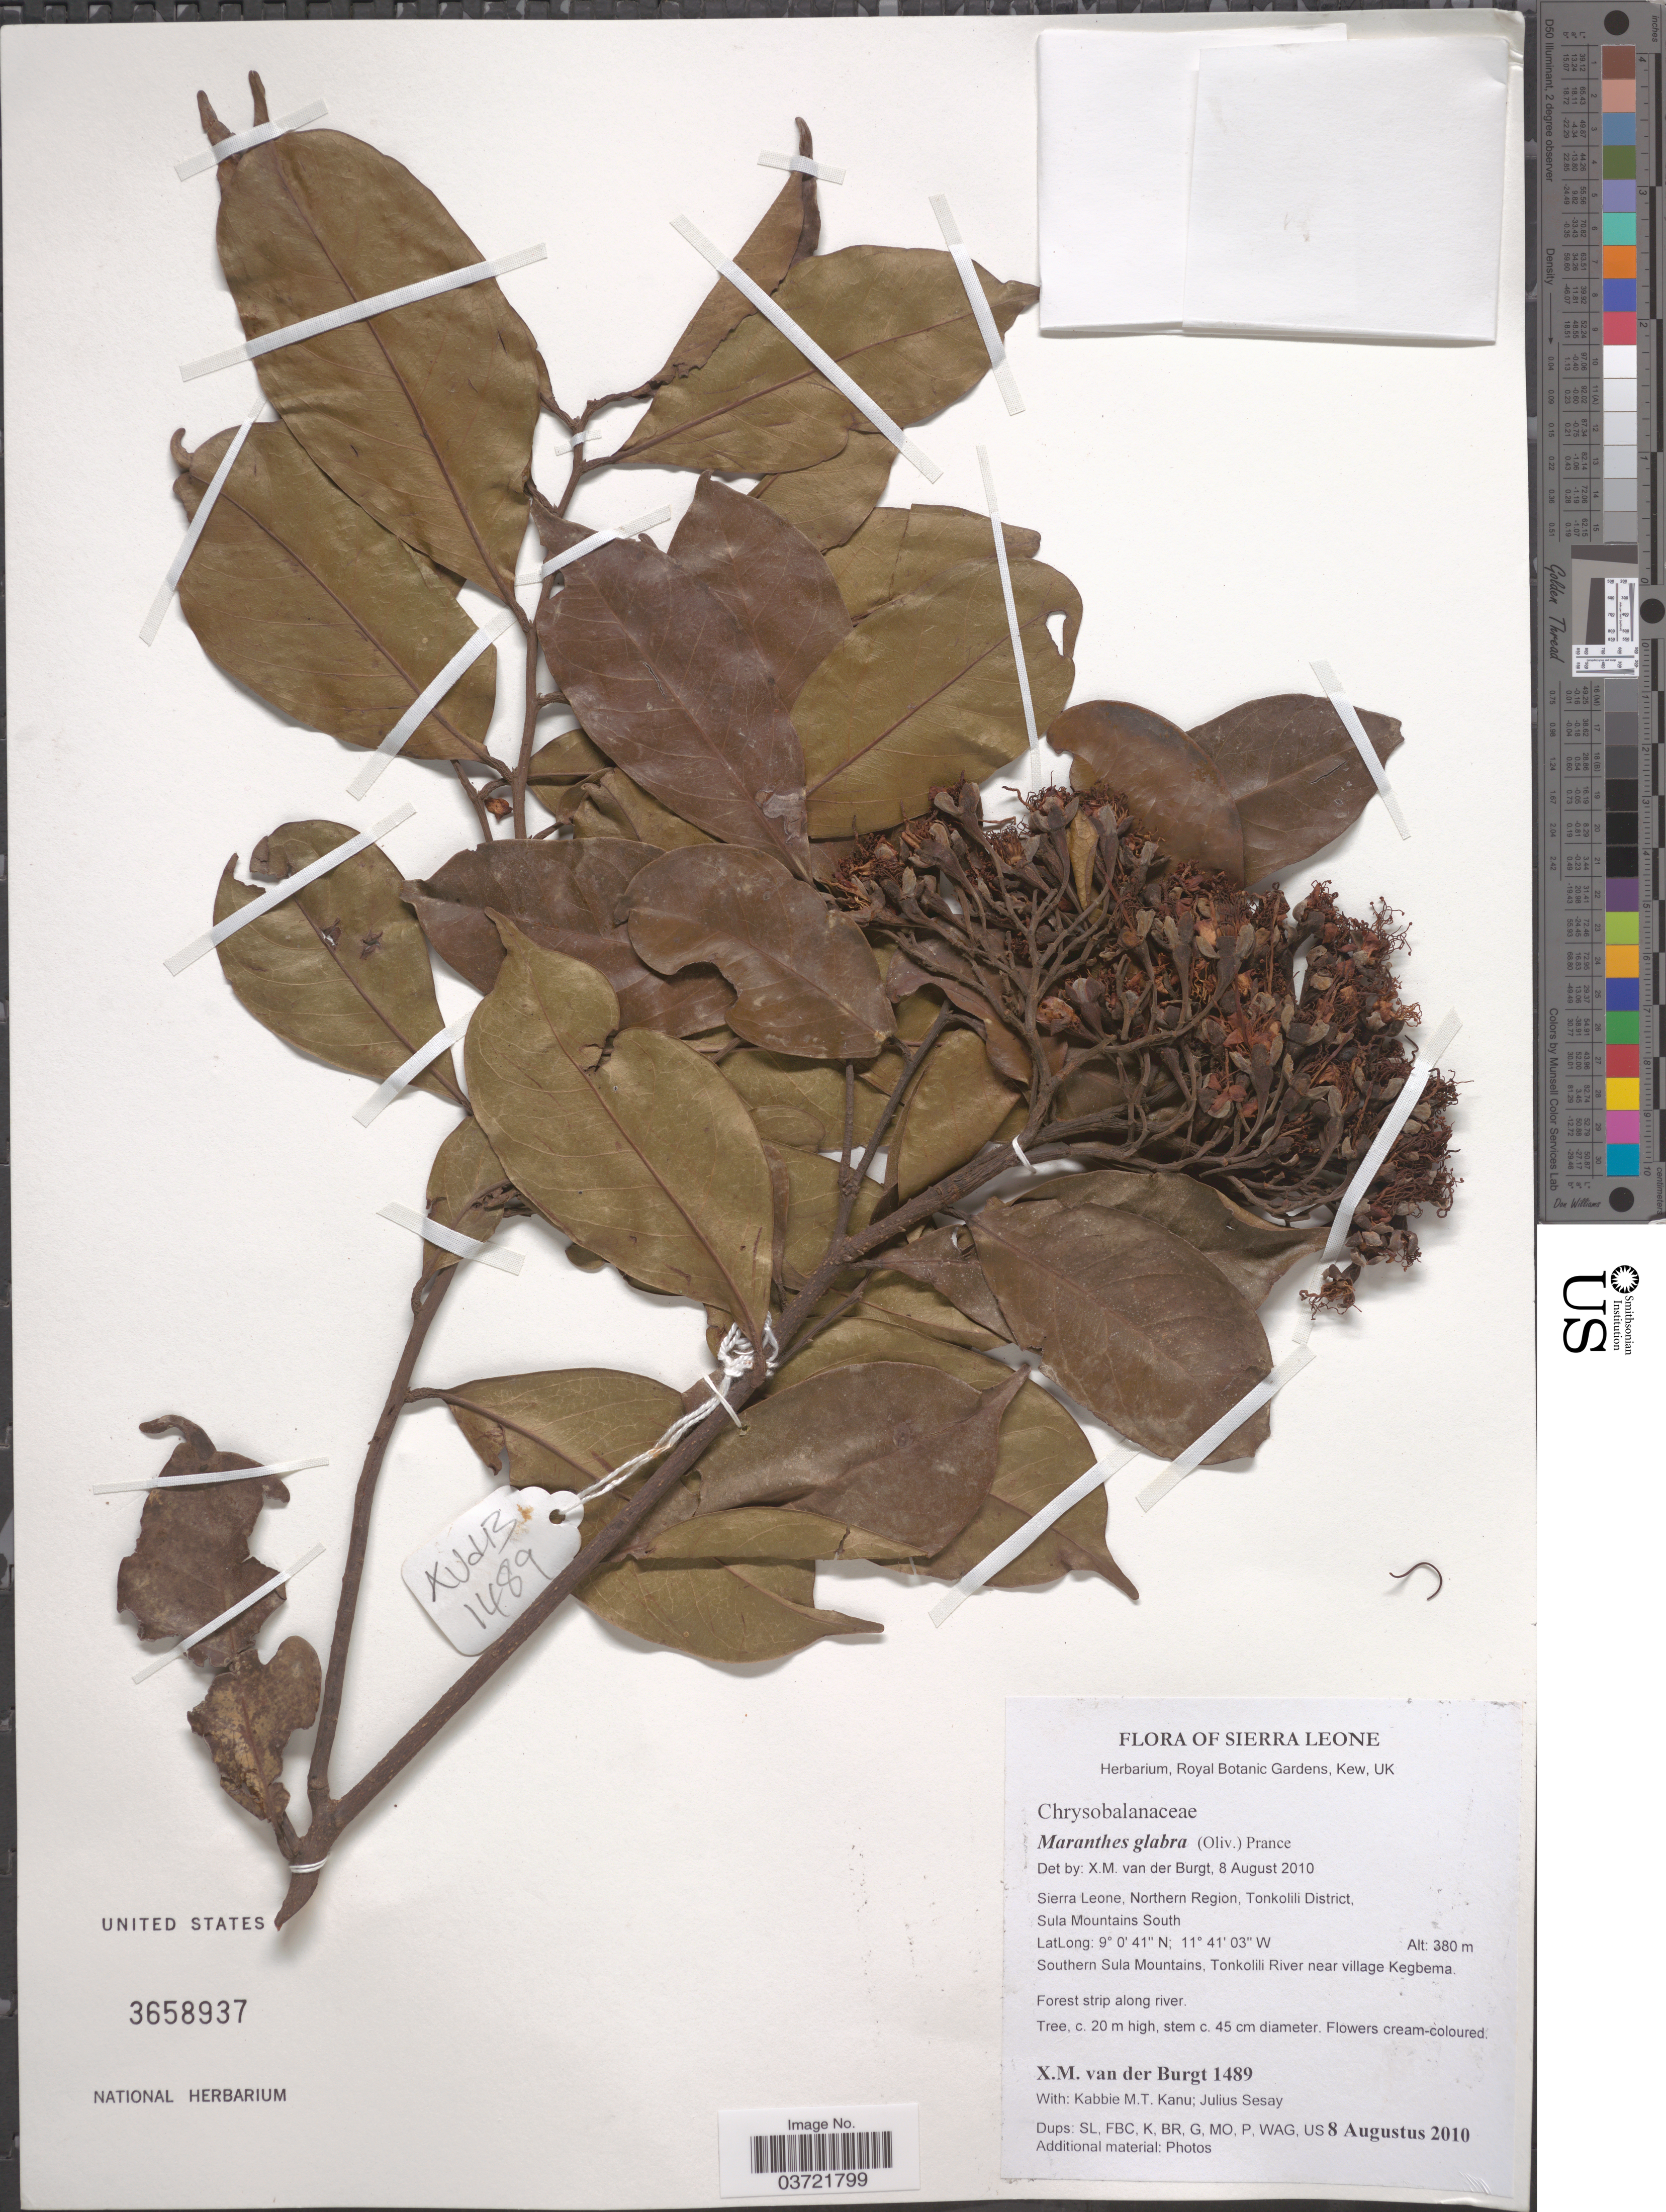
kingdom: Plantae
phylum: Tracheophyta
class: Magnoliopsida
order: Malpighiales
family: Chrysobalanaceae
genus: Maranthes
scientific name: Maranthes glabra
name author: (Oliv.) Prance & F. White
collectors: X. M. van der Burgt, K. Kanu & J. Sesay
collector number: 1489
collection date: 2010-08-08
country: Sierra Leone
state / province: Northern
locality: Northern Region, Tonkolili District, Sula Mountains South. Southern Sula Mountains, Tonkolili River near village Kegbema.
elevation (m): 380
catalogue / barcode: US 3658937